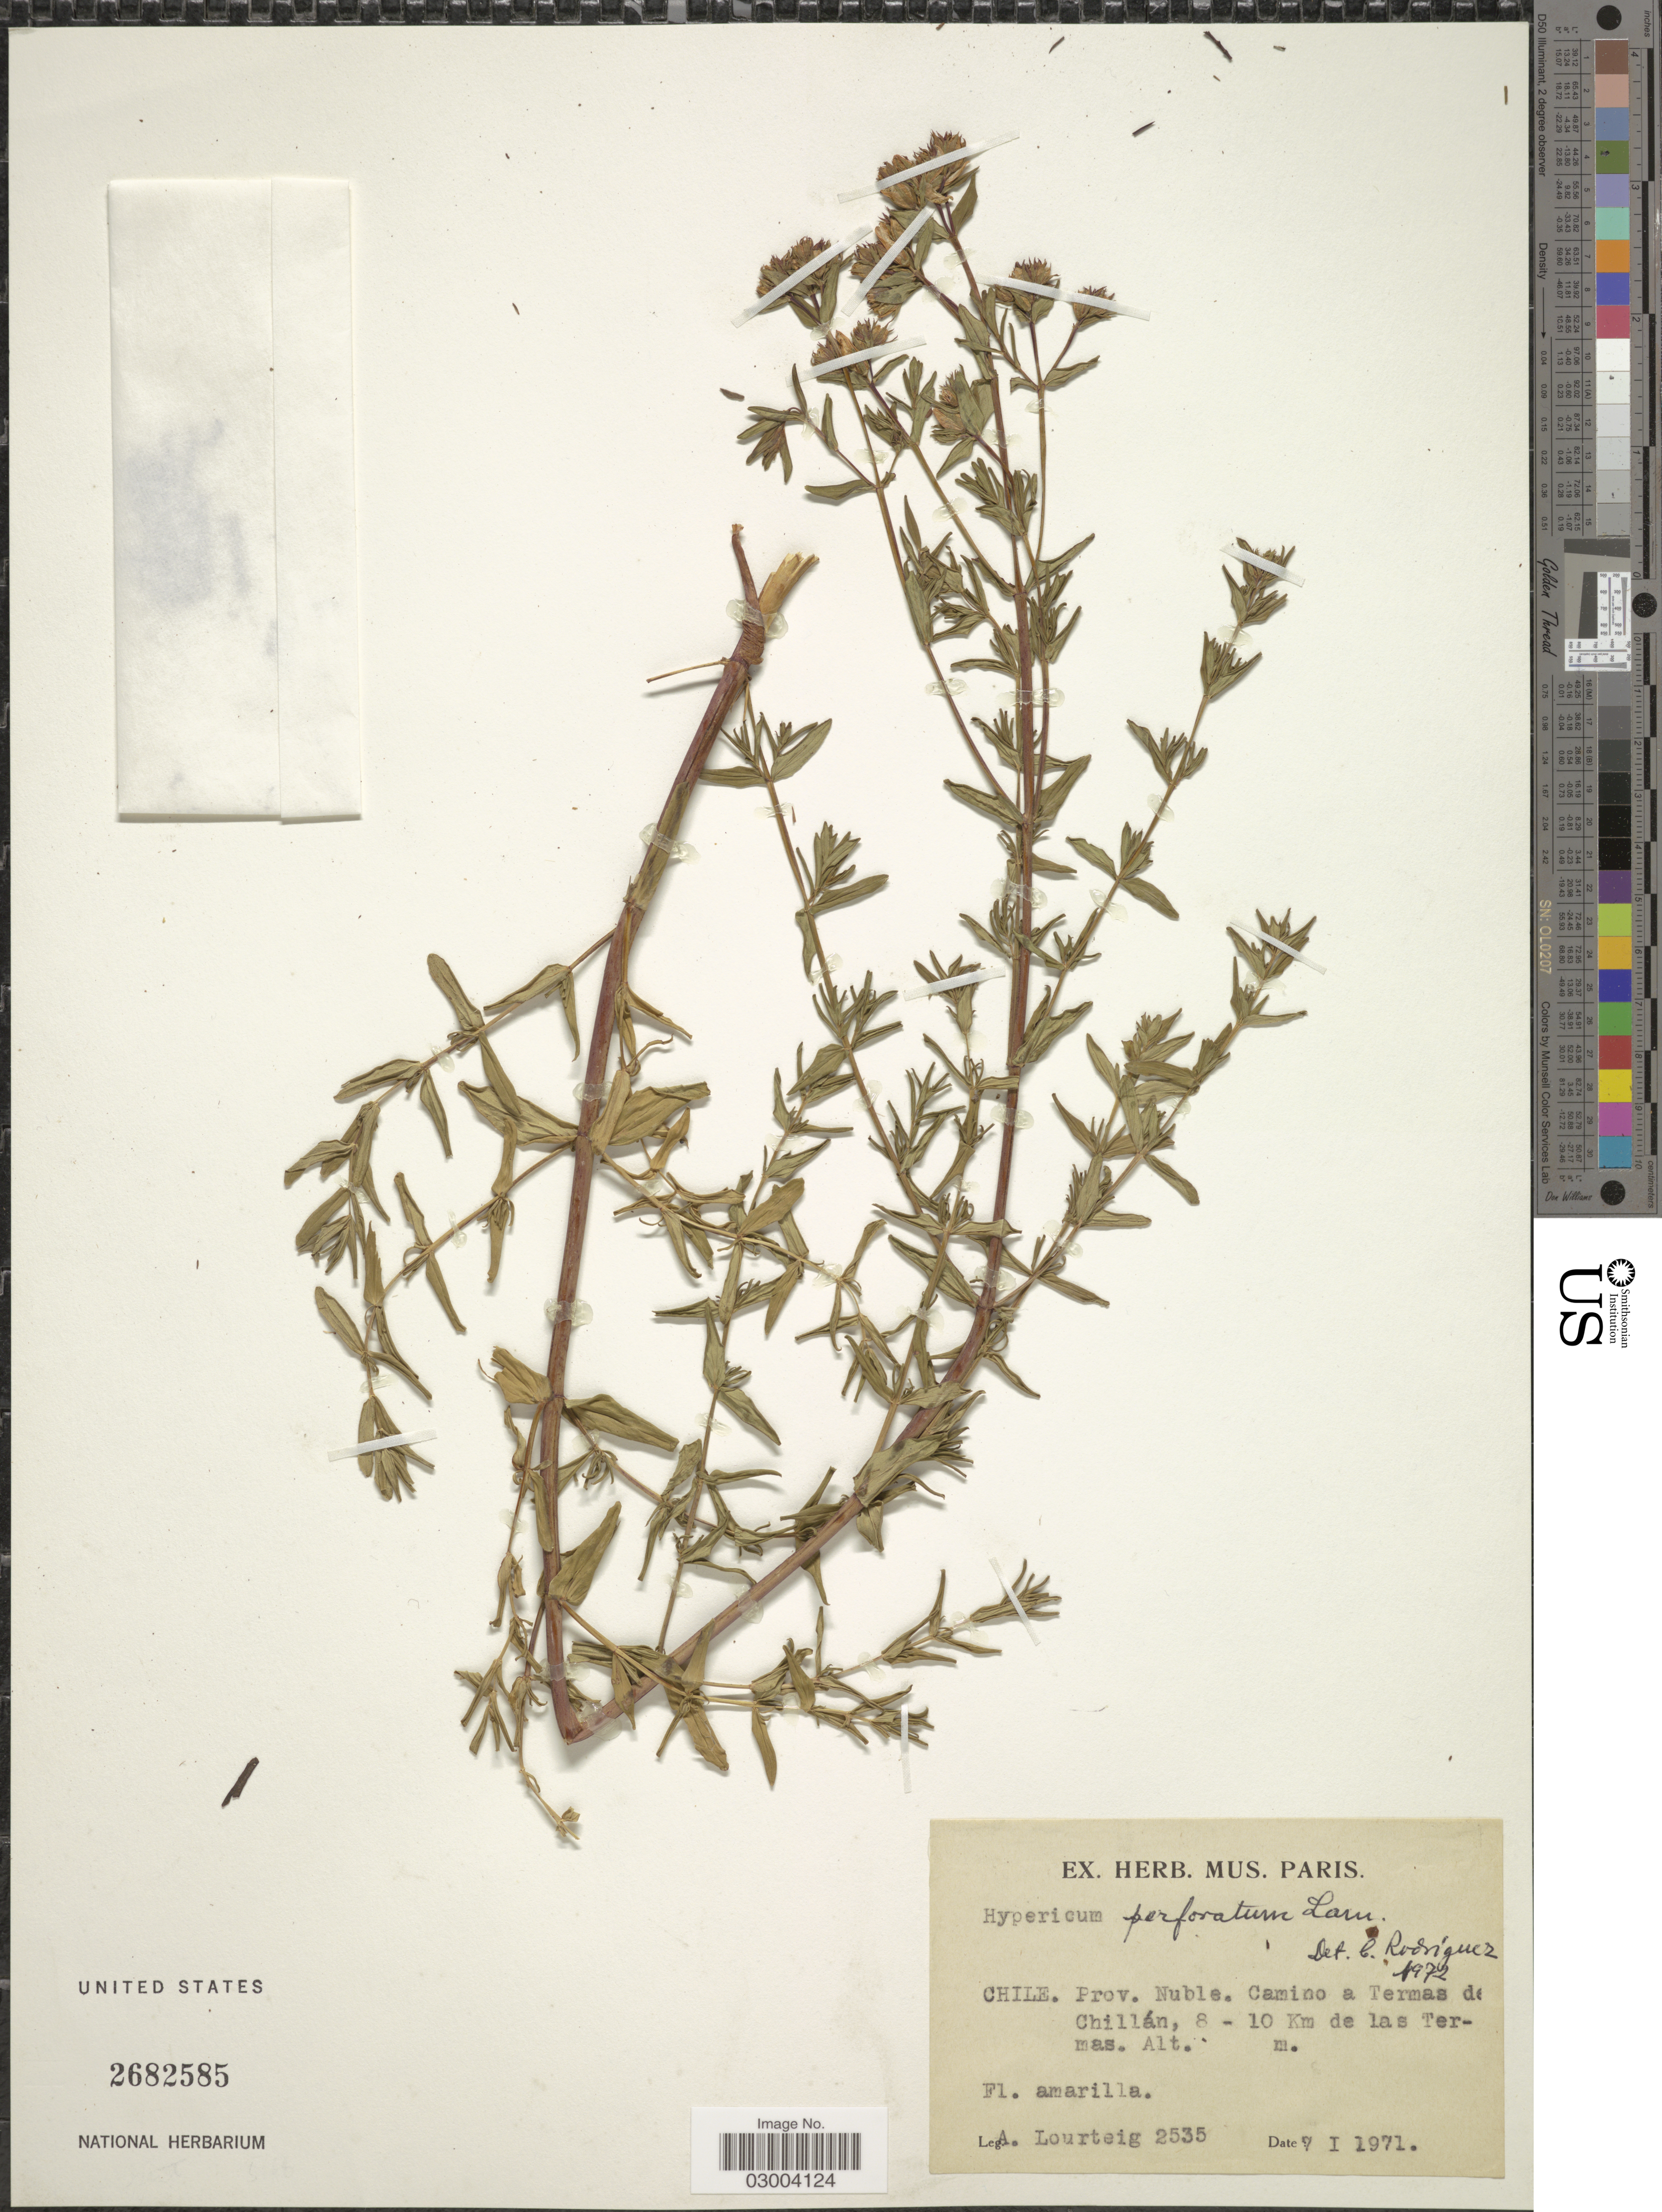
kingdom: Plantae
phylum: Tracheophyta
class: Magnoliopsida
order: Malpighiales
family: Hypericaceae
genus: Hypericum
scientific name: Hypericum perforatum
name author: L.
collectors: A. Lourteig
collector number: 2535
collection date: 1971-01-07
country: Chile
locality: Prov. Nuble, Camino a Termas de Chillán, 8-10 Km de las Termas.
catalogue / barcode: US 2682585